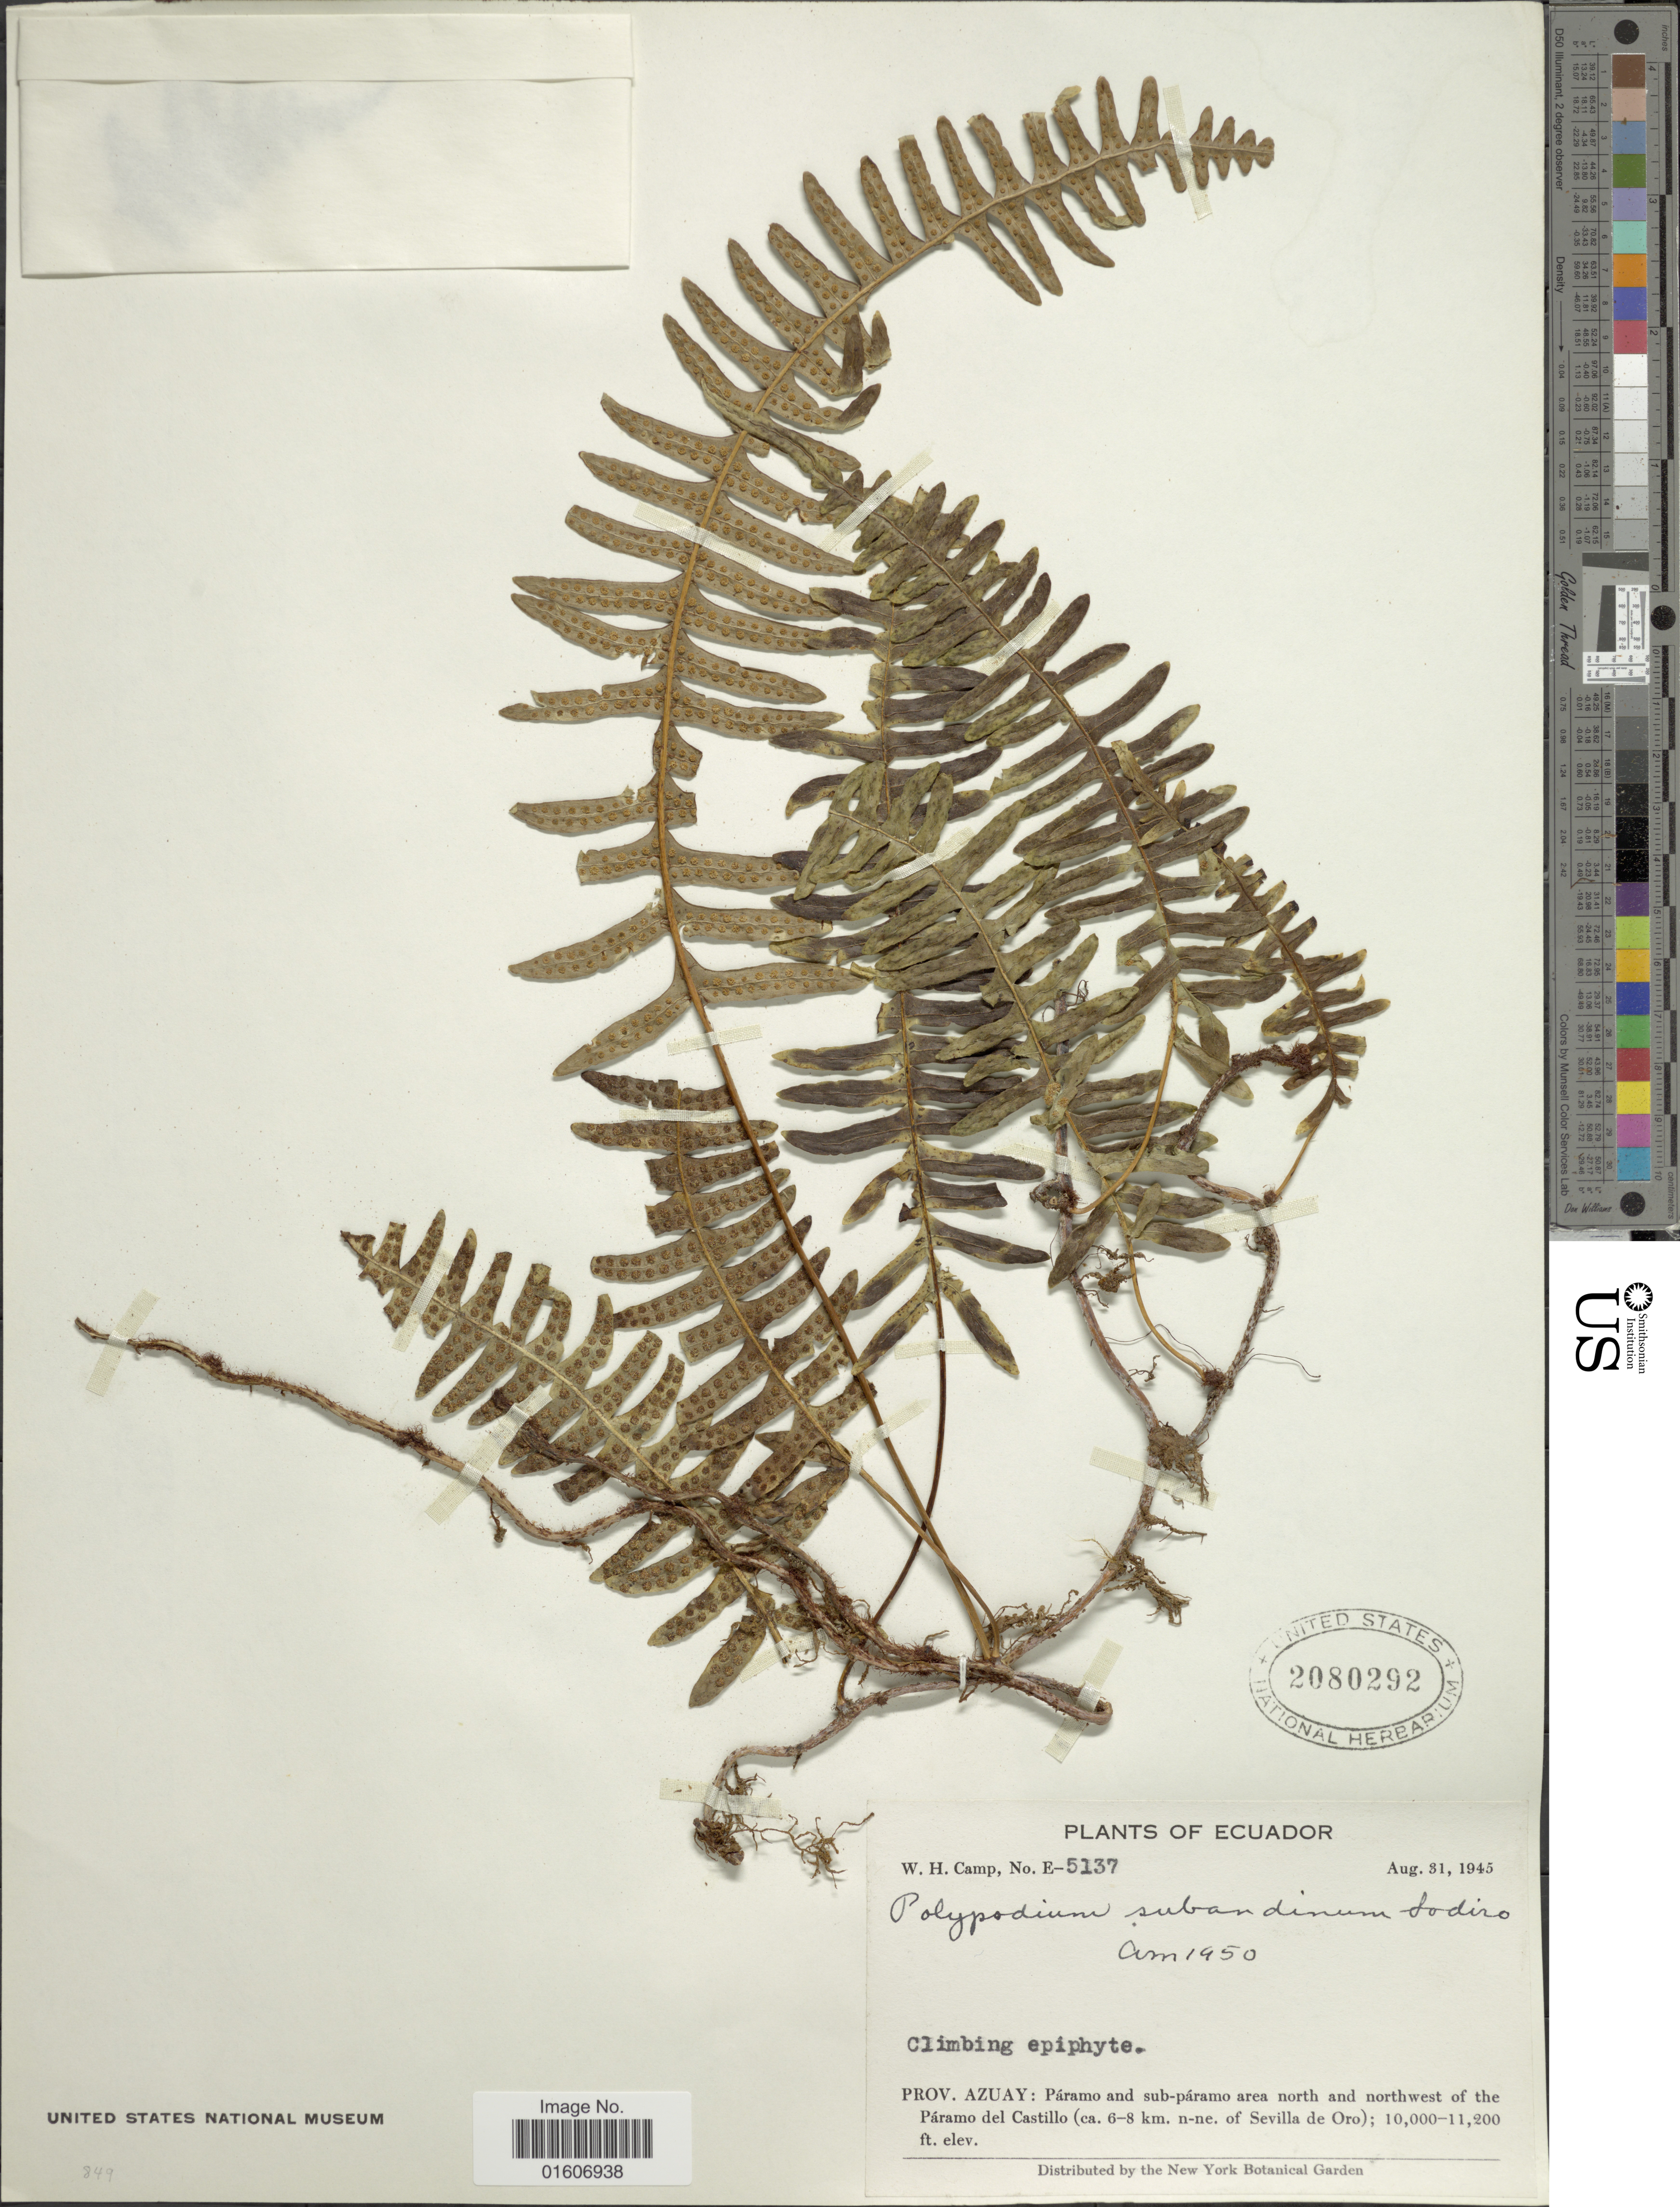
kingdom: Plantae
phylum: Tracheophyta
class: Polypodiopsida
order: Polypodiales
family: Polypodiaceae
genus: Serpocaulon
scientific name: Serpocaulon subandinum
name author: (Sod.) A.R. Sm.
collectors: W. H. Camp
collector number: E-5137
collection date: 1945-08-31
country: Ecuador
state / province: Azuay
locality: Páramo and sub-páramo area north and northwest of the Páramo del Castillo (ca. 6-8 km. m-ne of Sevilla de Oro)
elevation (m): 3048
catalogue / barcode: US 2080292